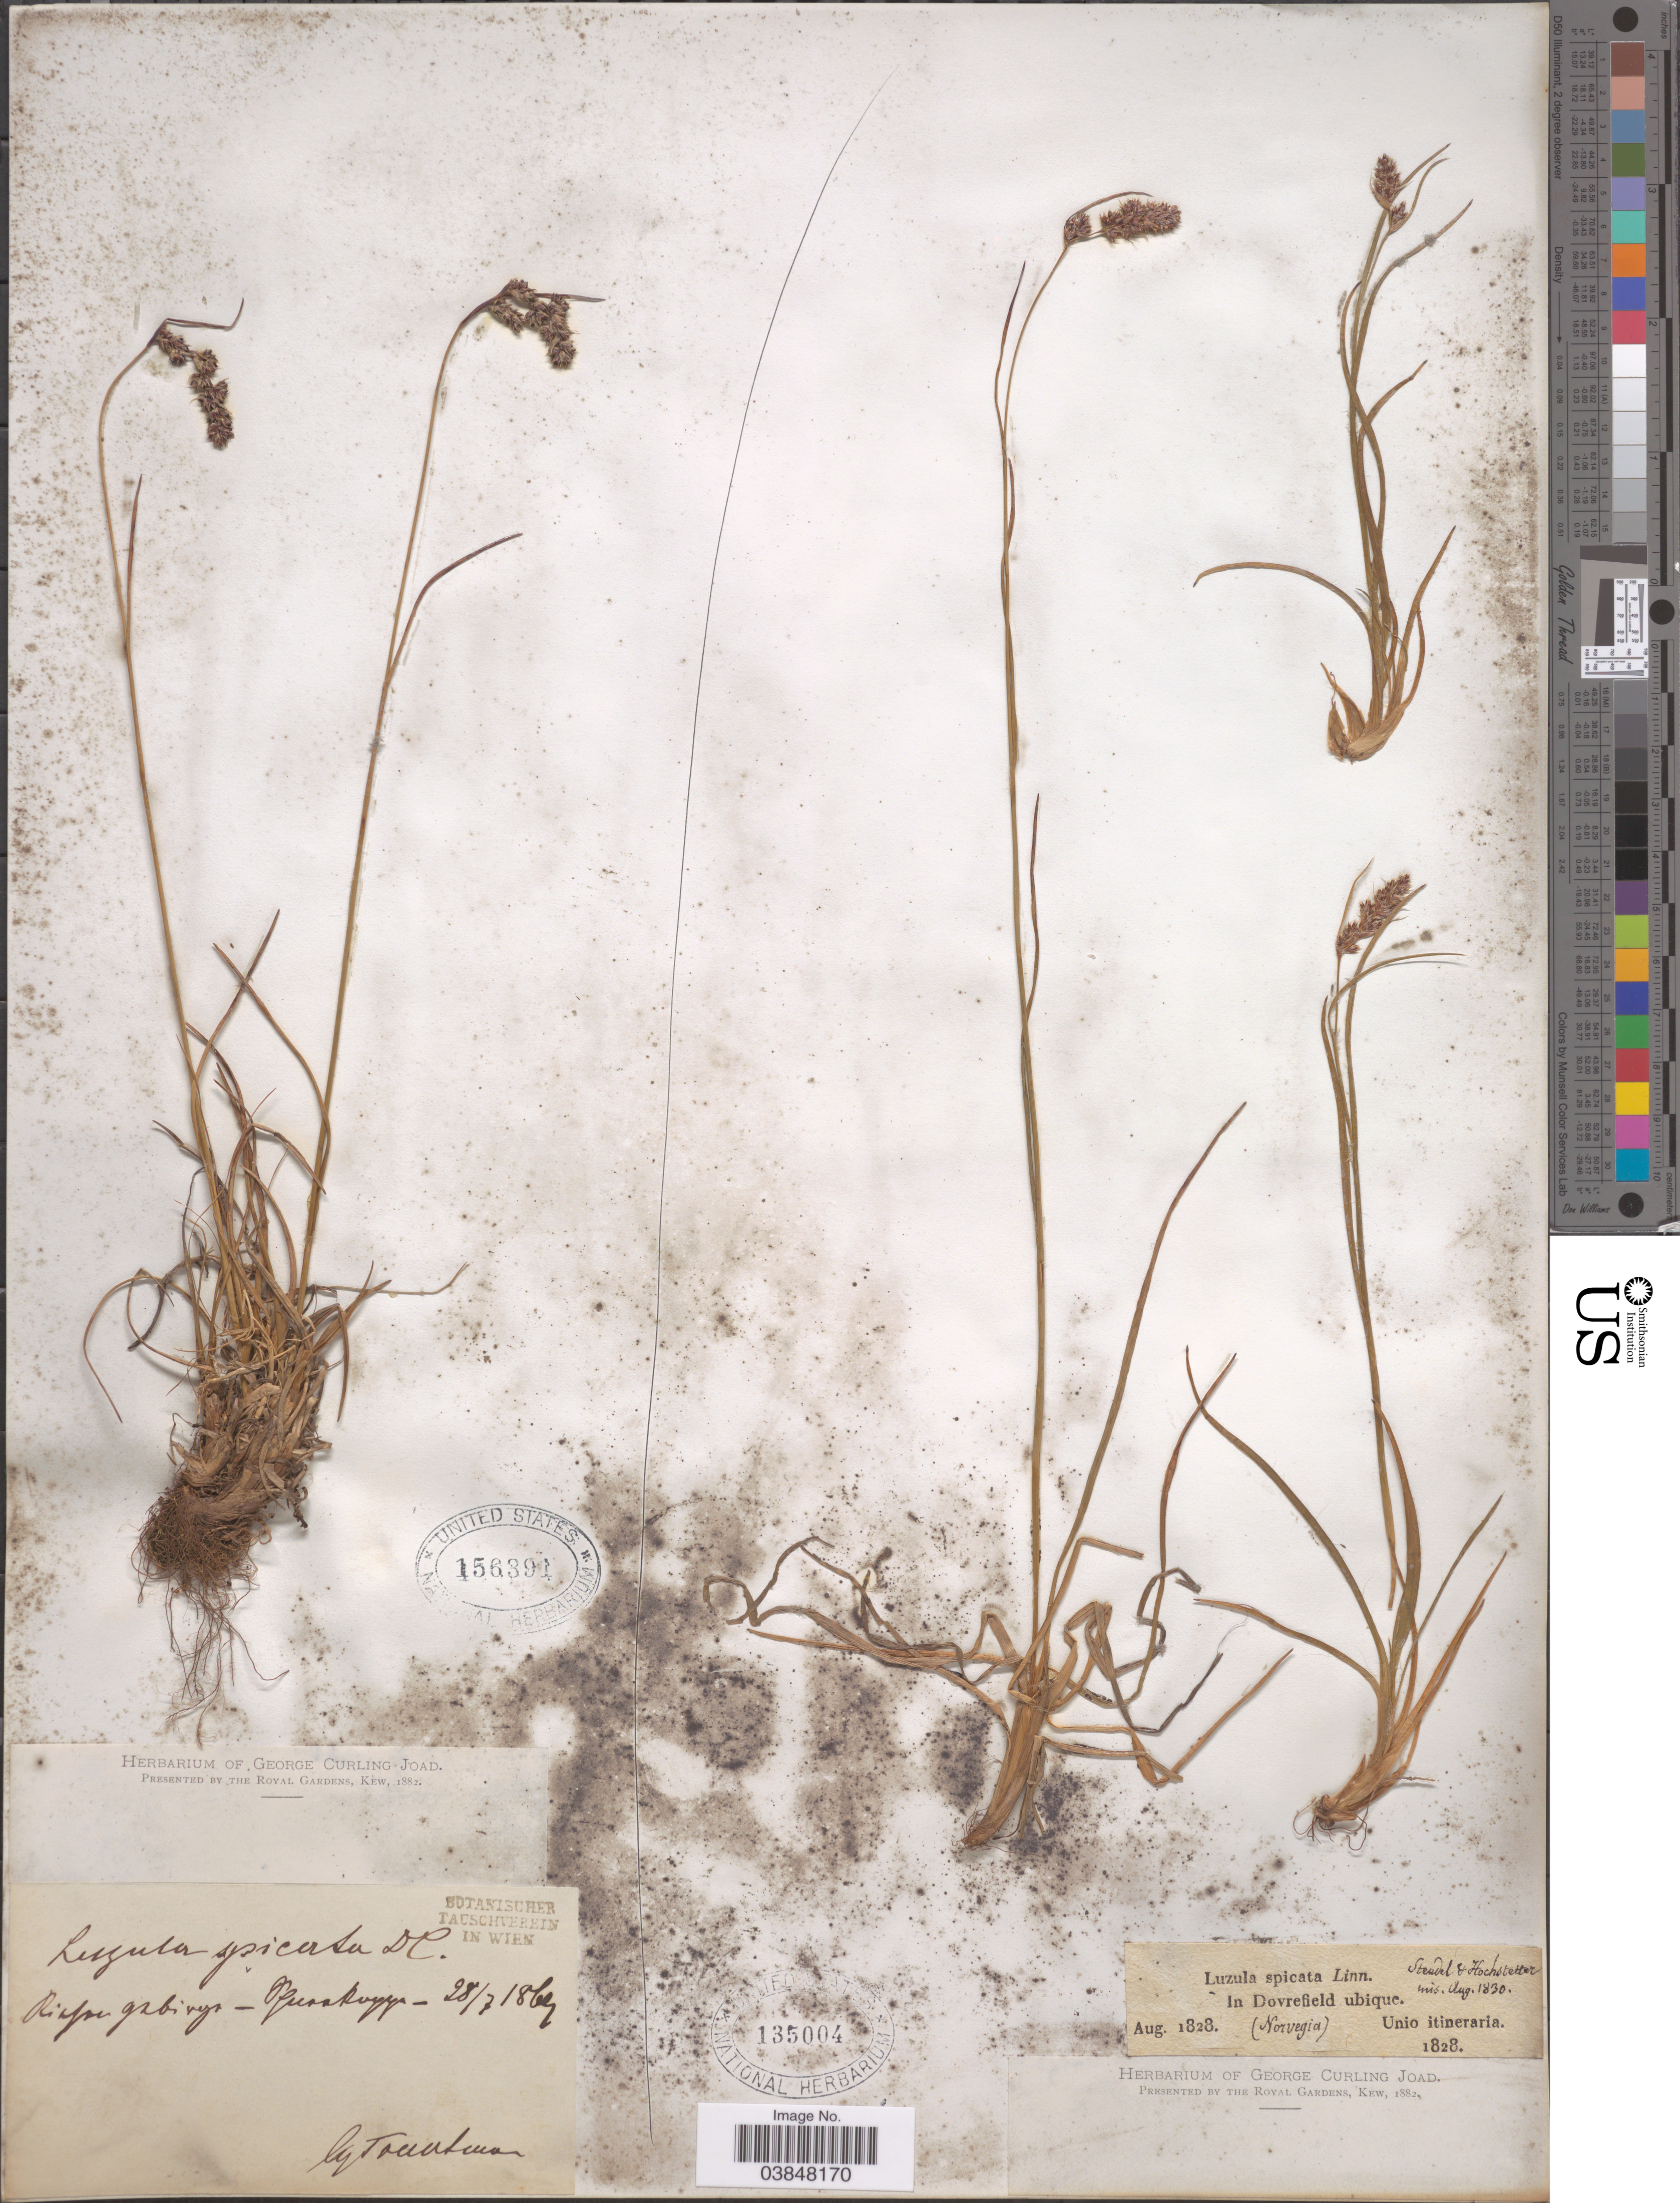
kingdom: Plantae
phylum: Tracheophyta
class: Liliopsida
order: Poales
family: Juncaceae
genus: Luzula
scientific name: Luzula spicata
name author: (L.) DC.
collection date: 1869-07-28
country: Poland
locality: Riesen gebirgen-Pfusakoppen. [interpreted]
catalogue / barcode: US 156391